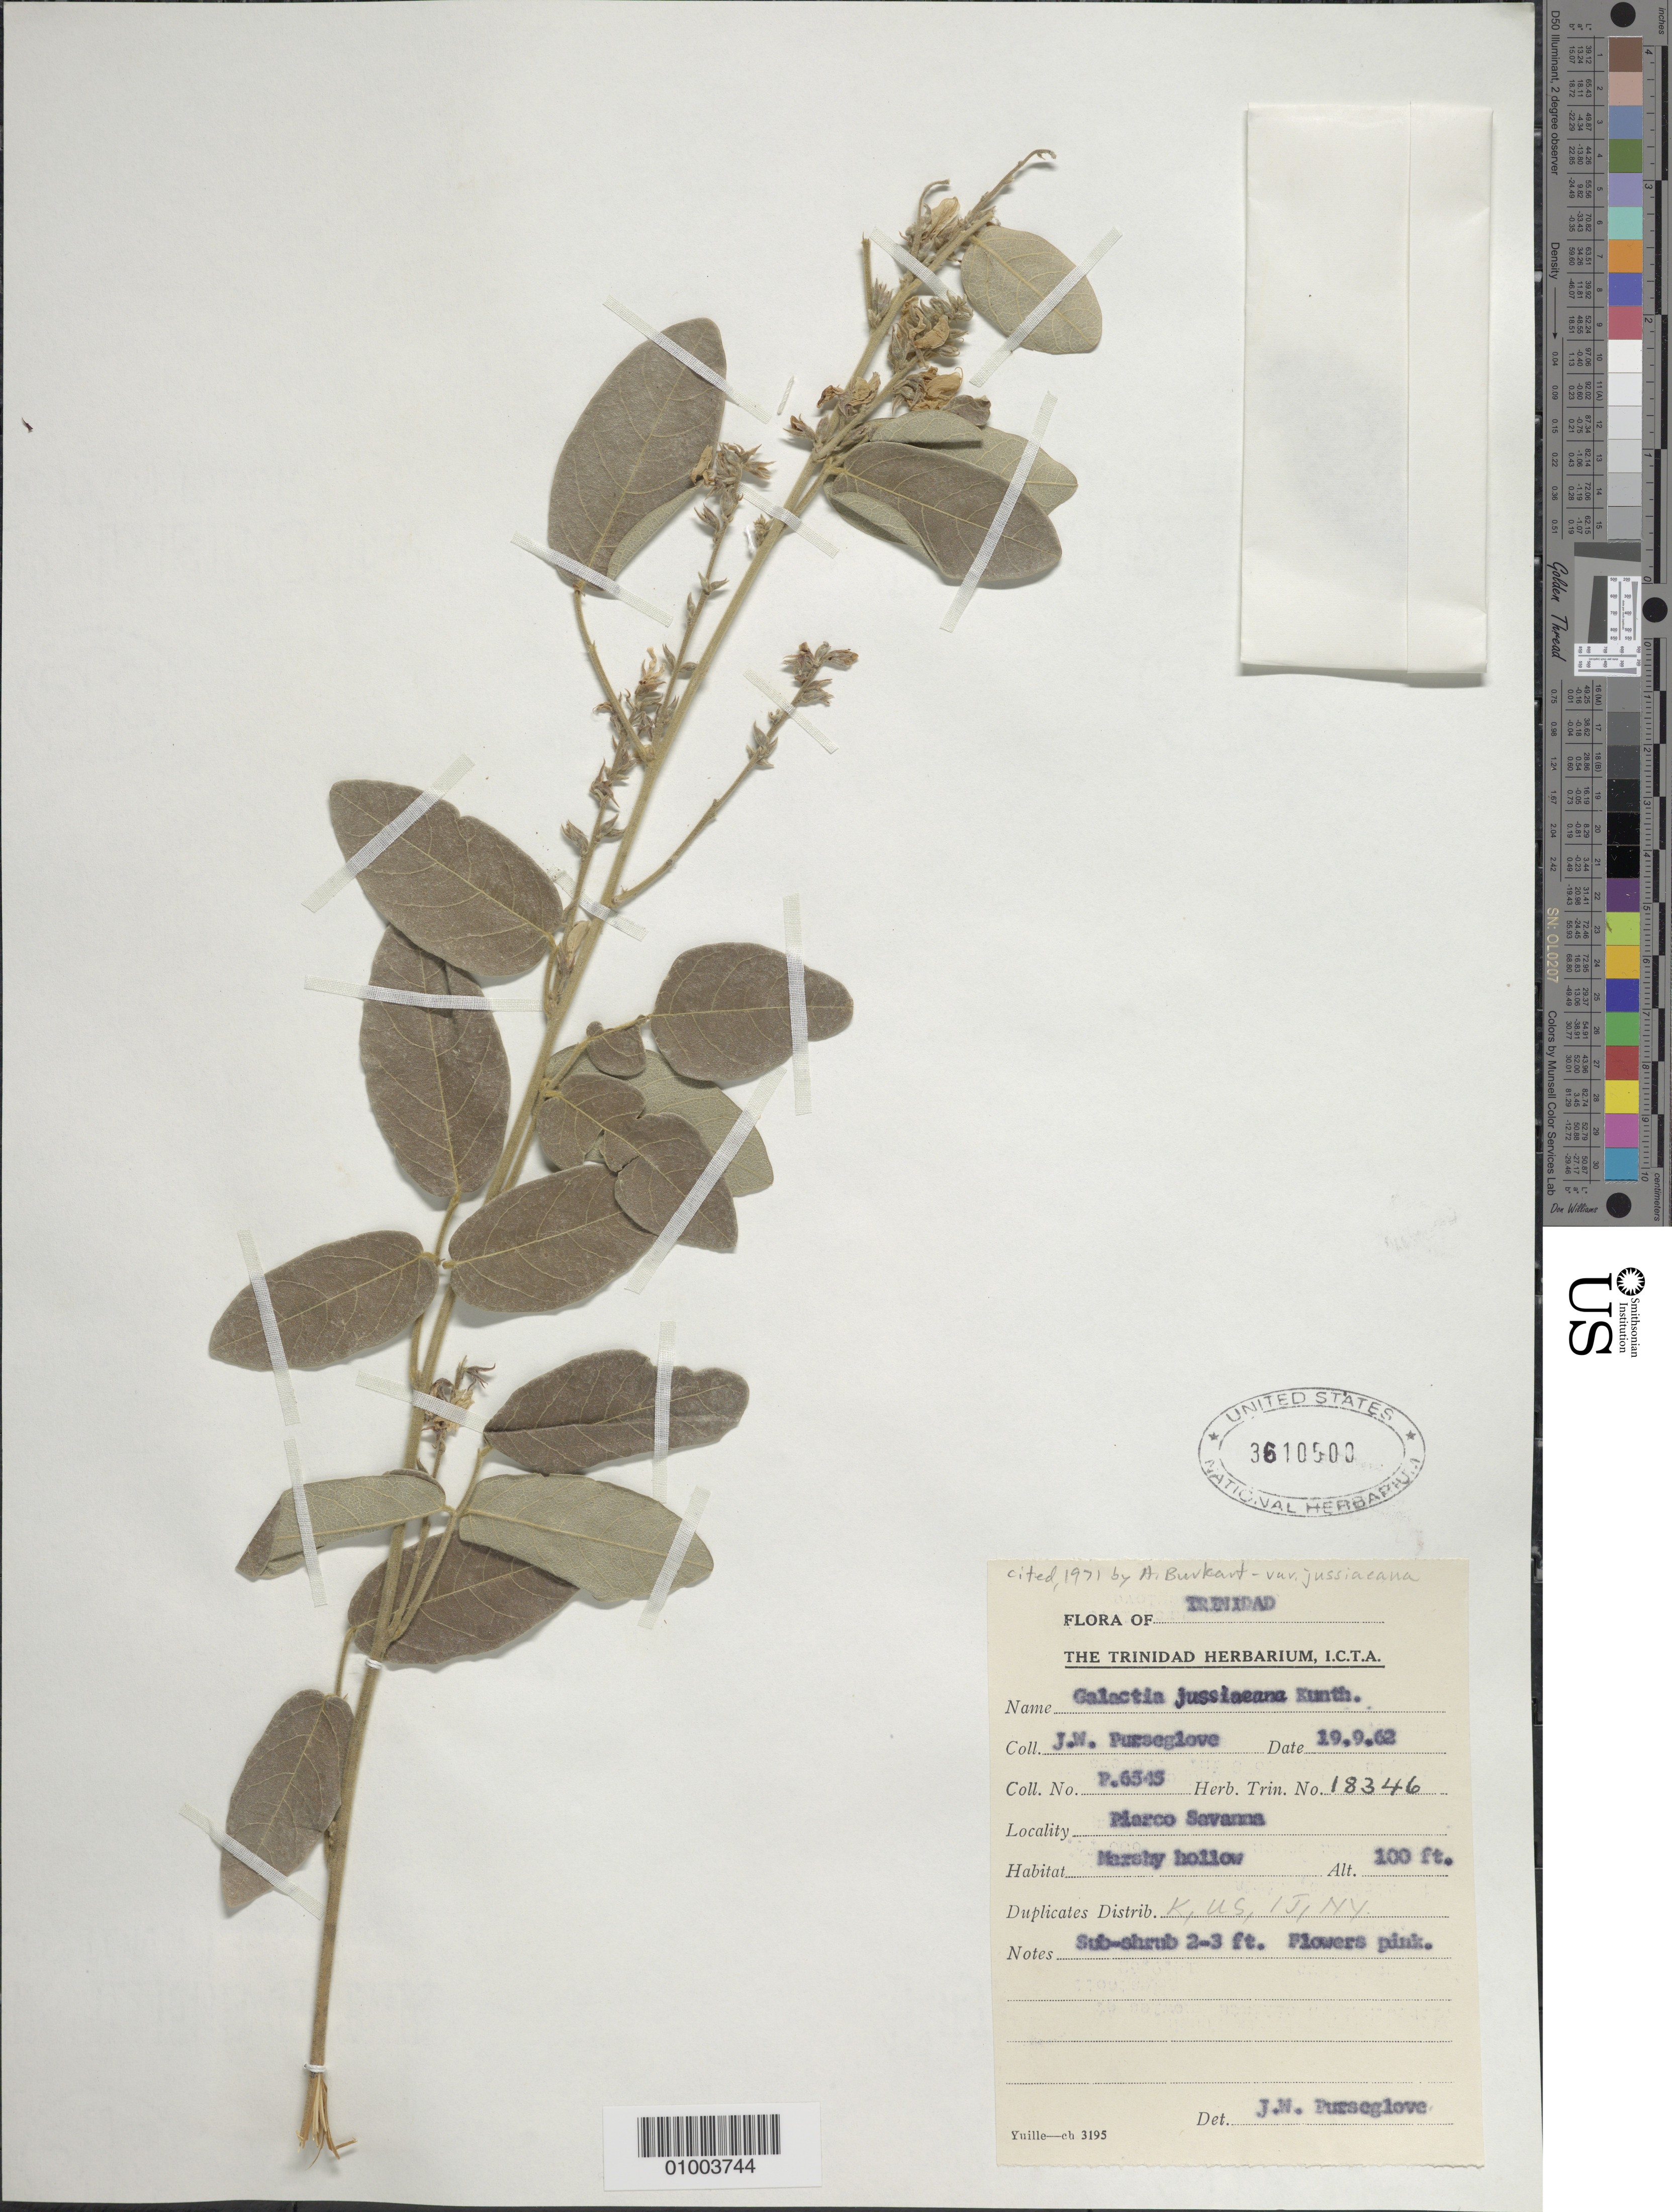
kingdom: Plantae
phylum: Tracheophyta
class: Magnoliopsida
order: Fabales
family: Fabaceae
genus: Galactia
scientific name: Galactia jussiaeana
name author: Kunth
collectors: J. Purseglove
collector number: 6545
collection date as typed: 19 Sep 1962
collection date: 1962-09-19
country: Trinidad and Tobago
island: Trinidad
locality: Sub-shrub 2-3 ft. Flowers pink. Piarco Savanna; Habitat-Marshy hollow.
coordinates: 0 N, 0 E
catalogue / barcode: US 3610500